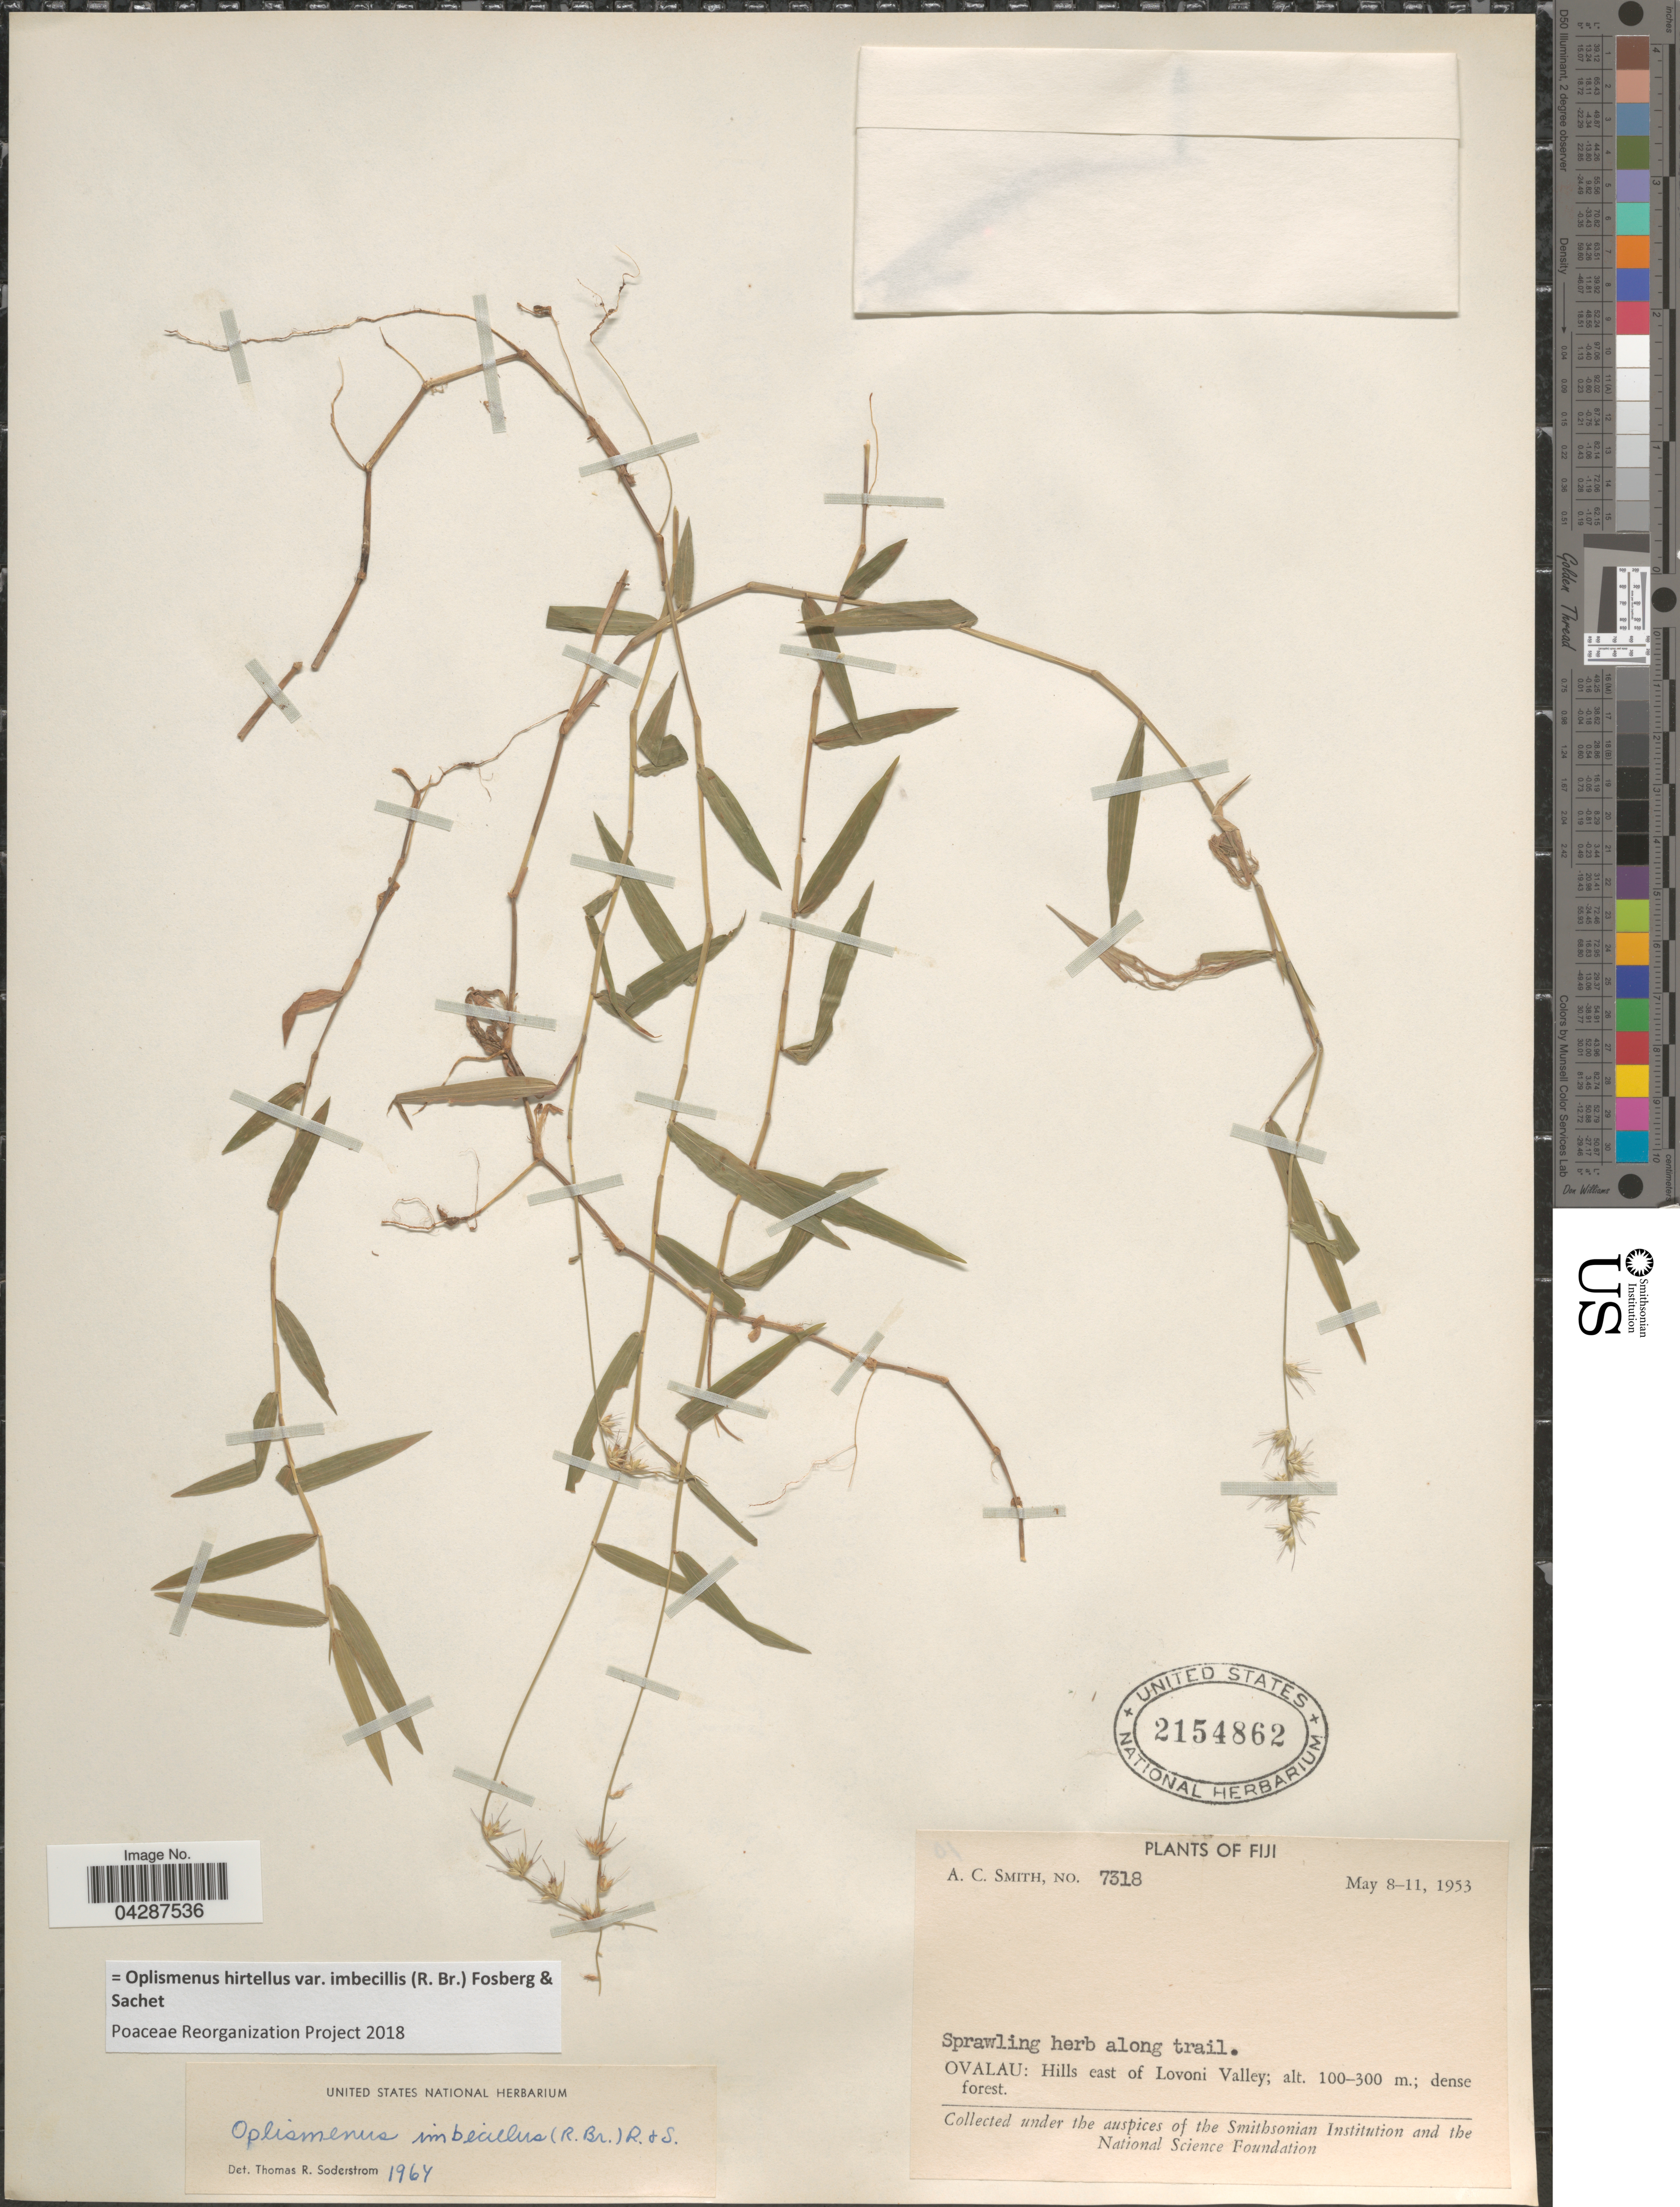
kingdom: Plantae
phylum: Tracheophyta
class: Liliopsida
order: Poales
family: Poaceae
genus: Oplismenus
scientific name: Oplismenus hirtellus var. imbecillis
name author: (R. Br.) Fosberg & Sachet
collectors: A. C. Smith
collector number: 7318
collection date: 1953-05-08/1953-05-11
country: Fiji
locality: Ovalau: Hills east of Lovoni Valley.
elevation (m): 100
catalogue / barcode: US 2154862